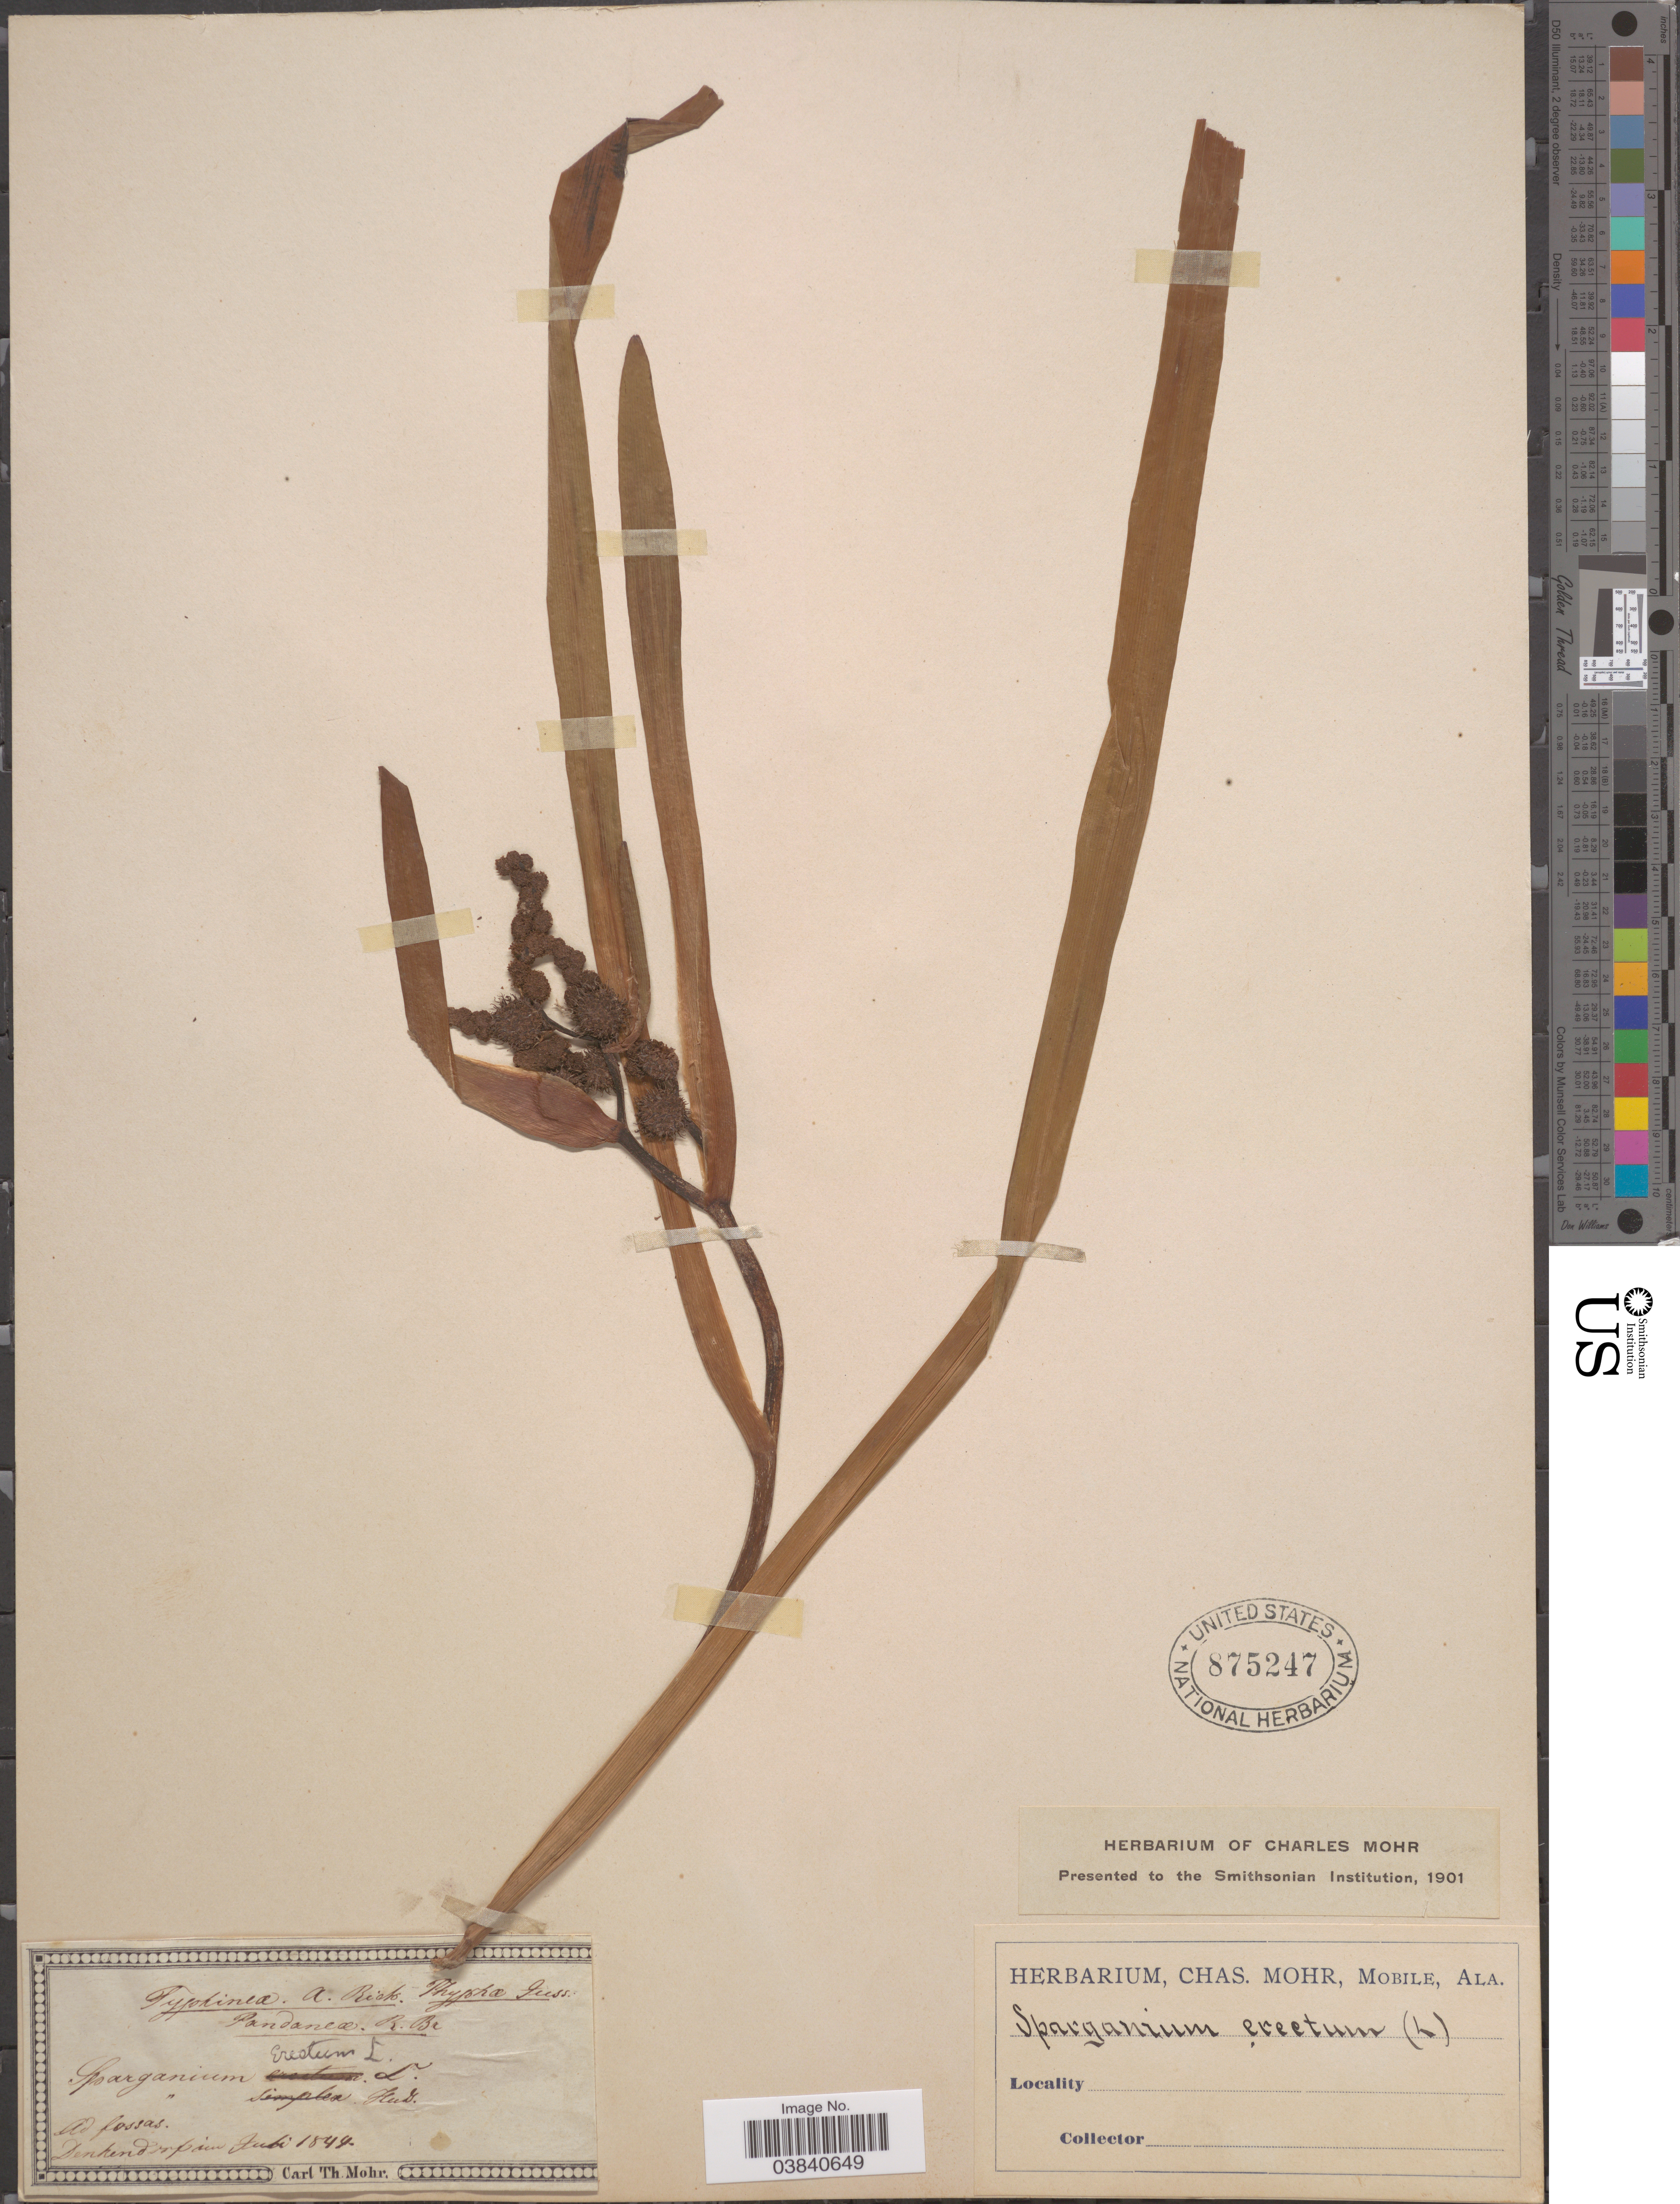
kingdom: Plantae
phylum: Tracheophyta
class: Liliopsida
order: Poales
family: Typhaceae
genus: Sparganium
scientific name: Sparganium erectum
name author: L.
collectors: Mohr, C. T. (herbarium)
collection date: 1849-07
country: Germany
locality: Denkendorf ain [interpreted].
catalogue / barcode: US 875247